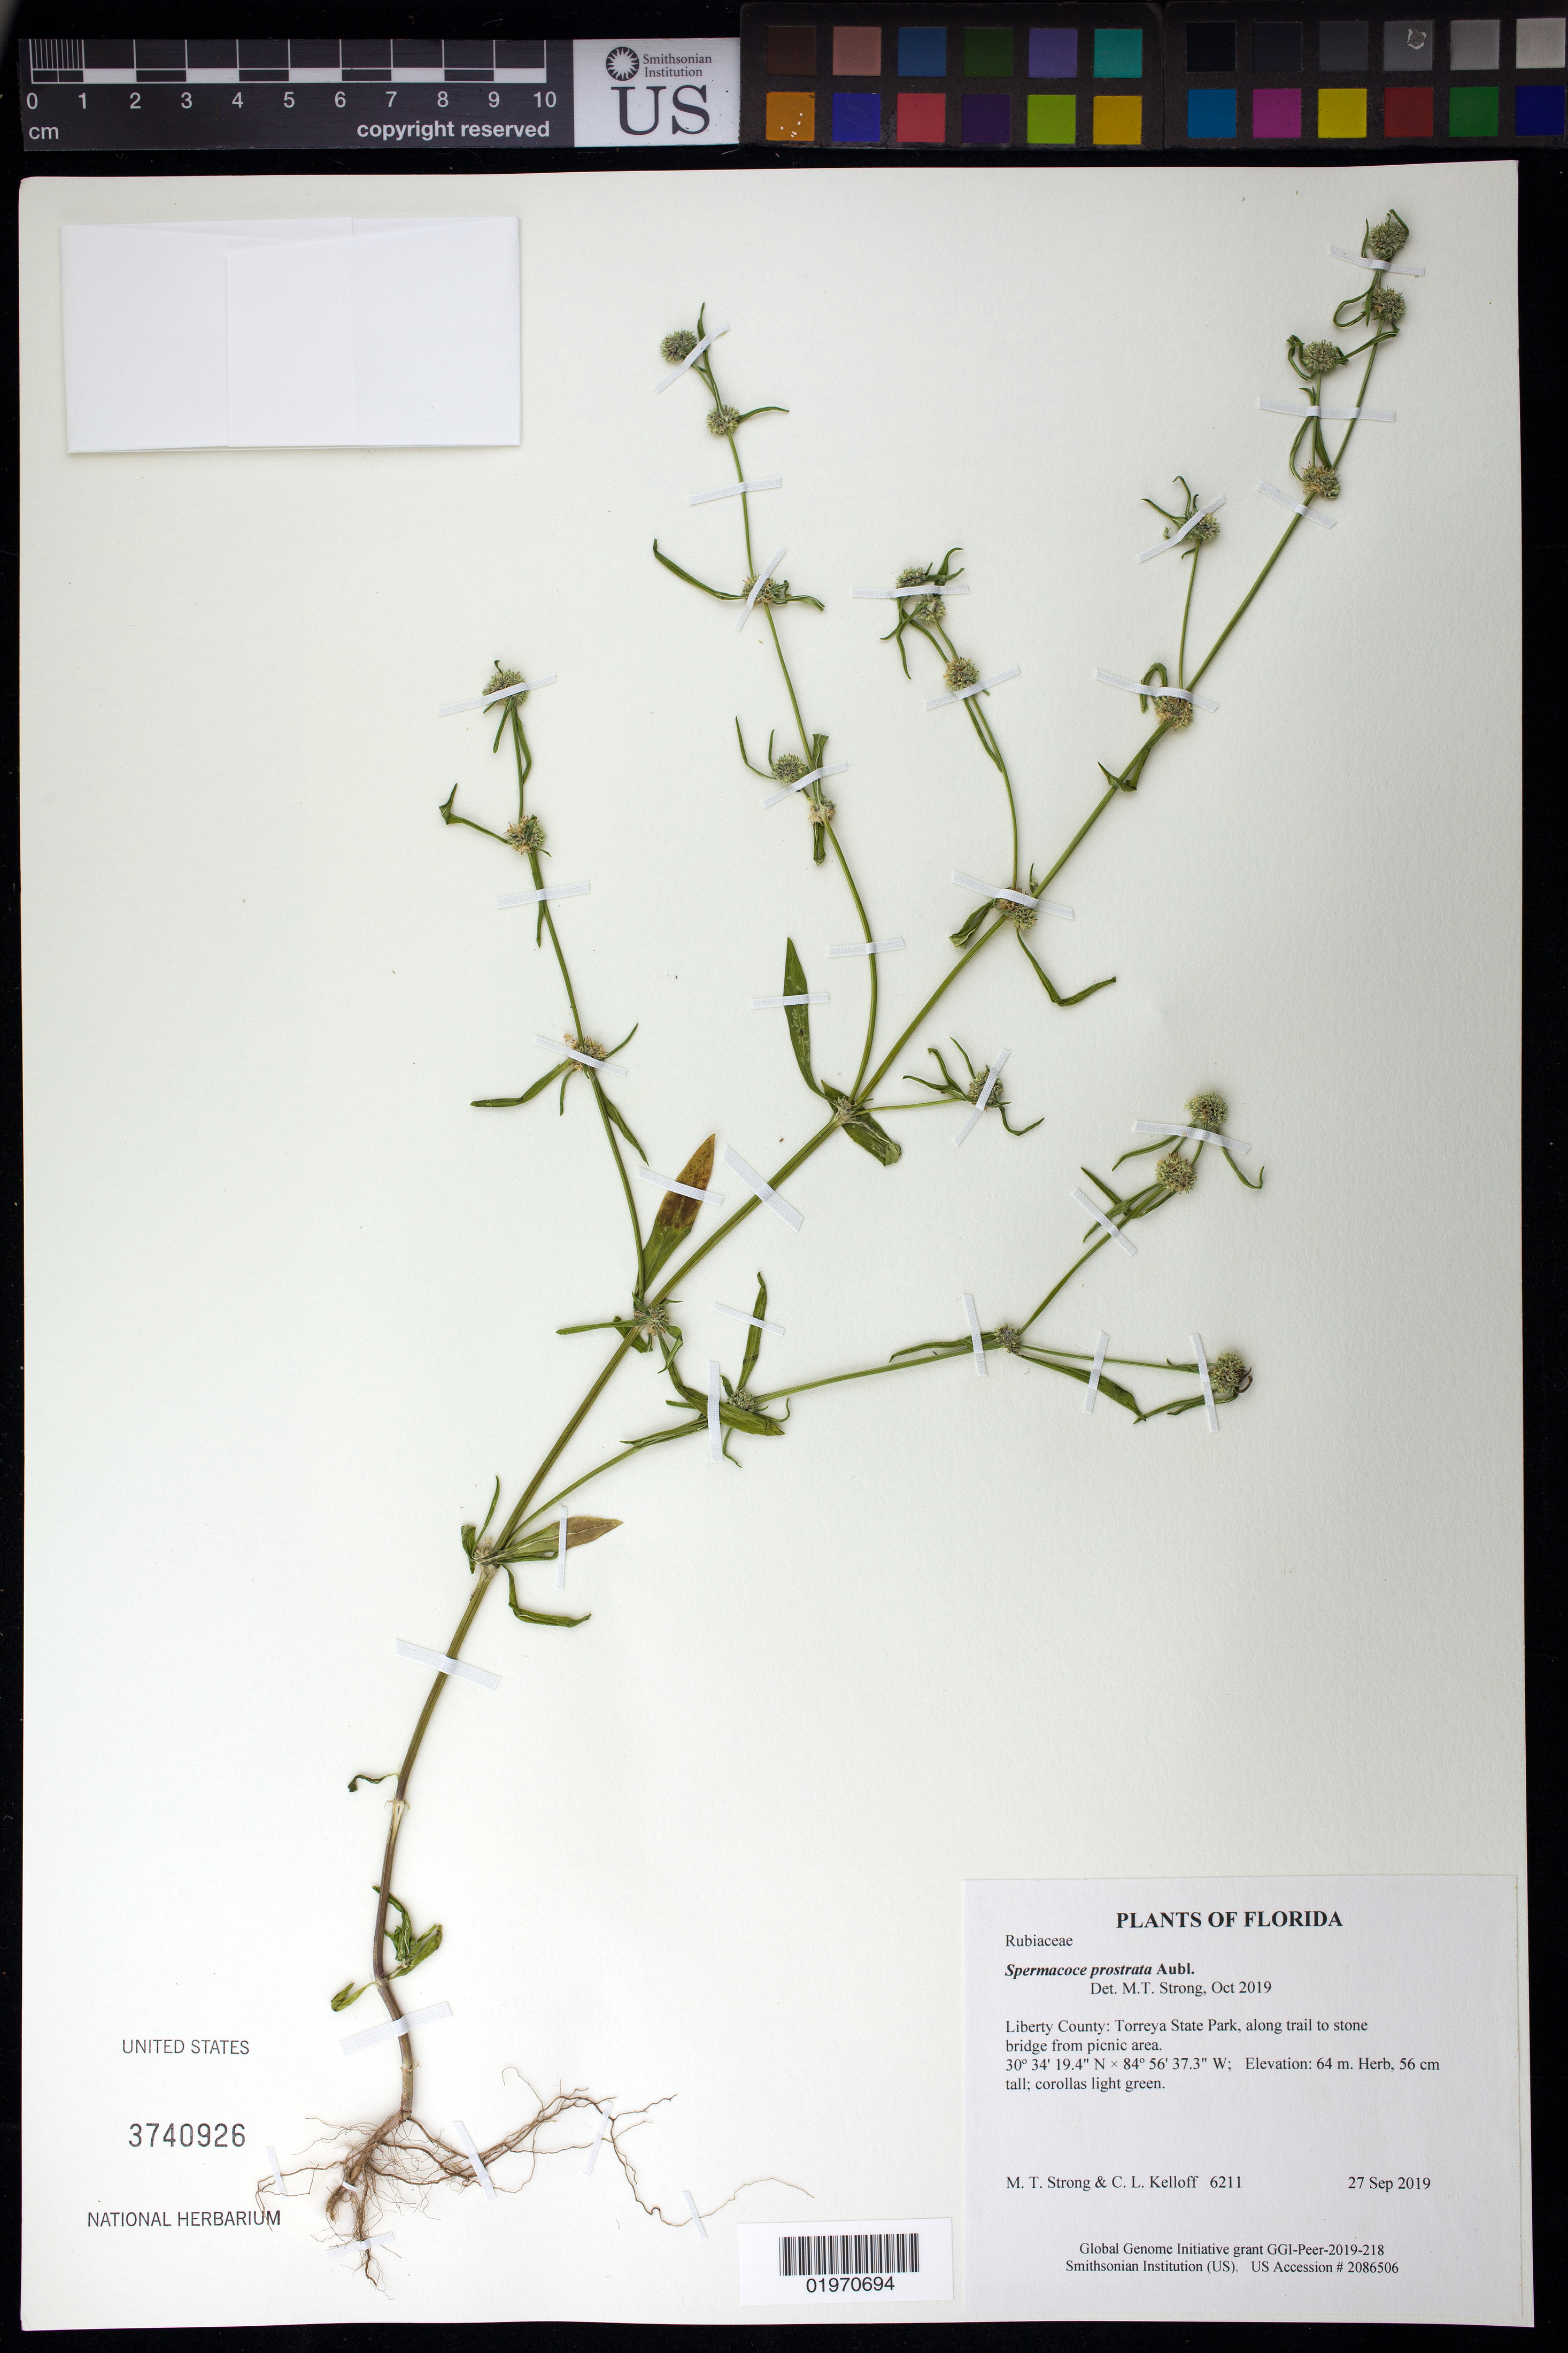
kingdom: Plantae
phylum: Tracheophyta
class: Magnoliopsida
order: Gentianales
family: Rubiaceae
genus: Spermacoce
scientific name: Spermacoce prostrata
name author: Aubl.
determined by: Strong, Mark T., (BOT), Smithsonian Institution - National Museum of Natural History (UNITED STATES)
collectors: M. T. Strong & C. L. Kelloff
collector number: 6211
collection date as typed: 27 Sep 2019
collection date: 2019-09-27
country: United States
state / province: Florida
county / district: Liberty County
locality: Torreya State Park, along trail to stone bridge from picnic area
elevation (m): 64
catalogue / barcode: US 3740926